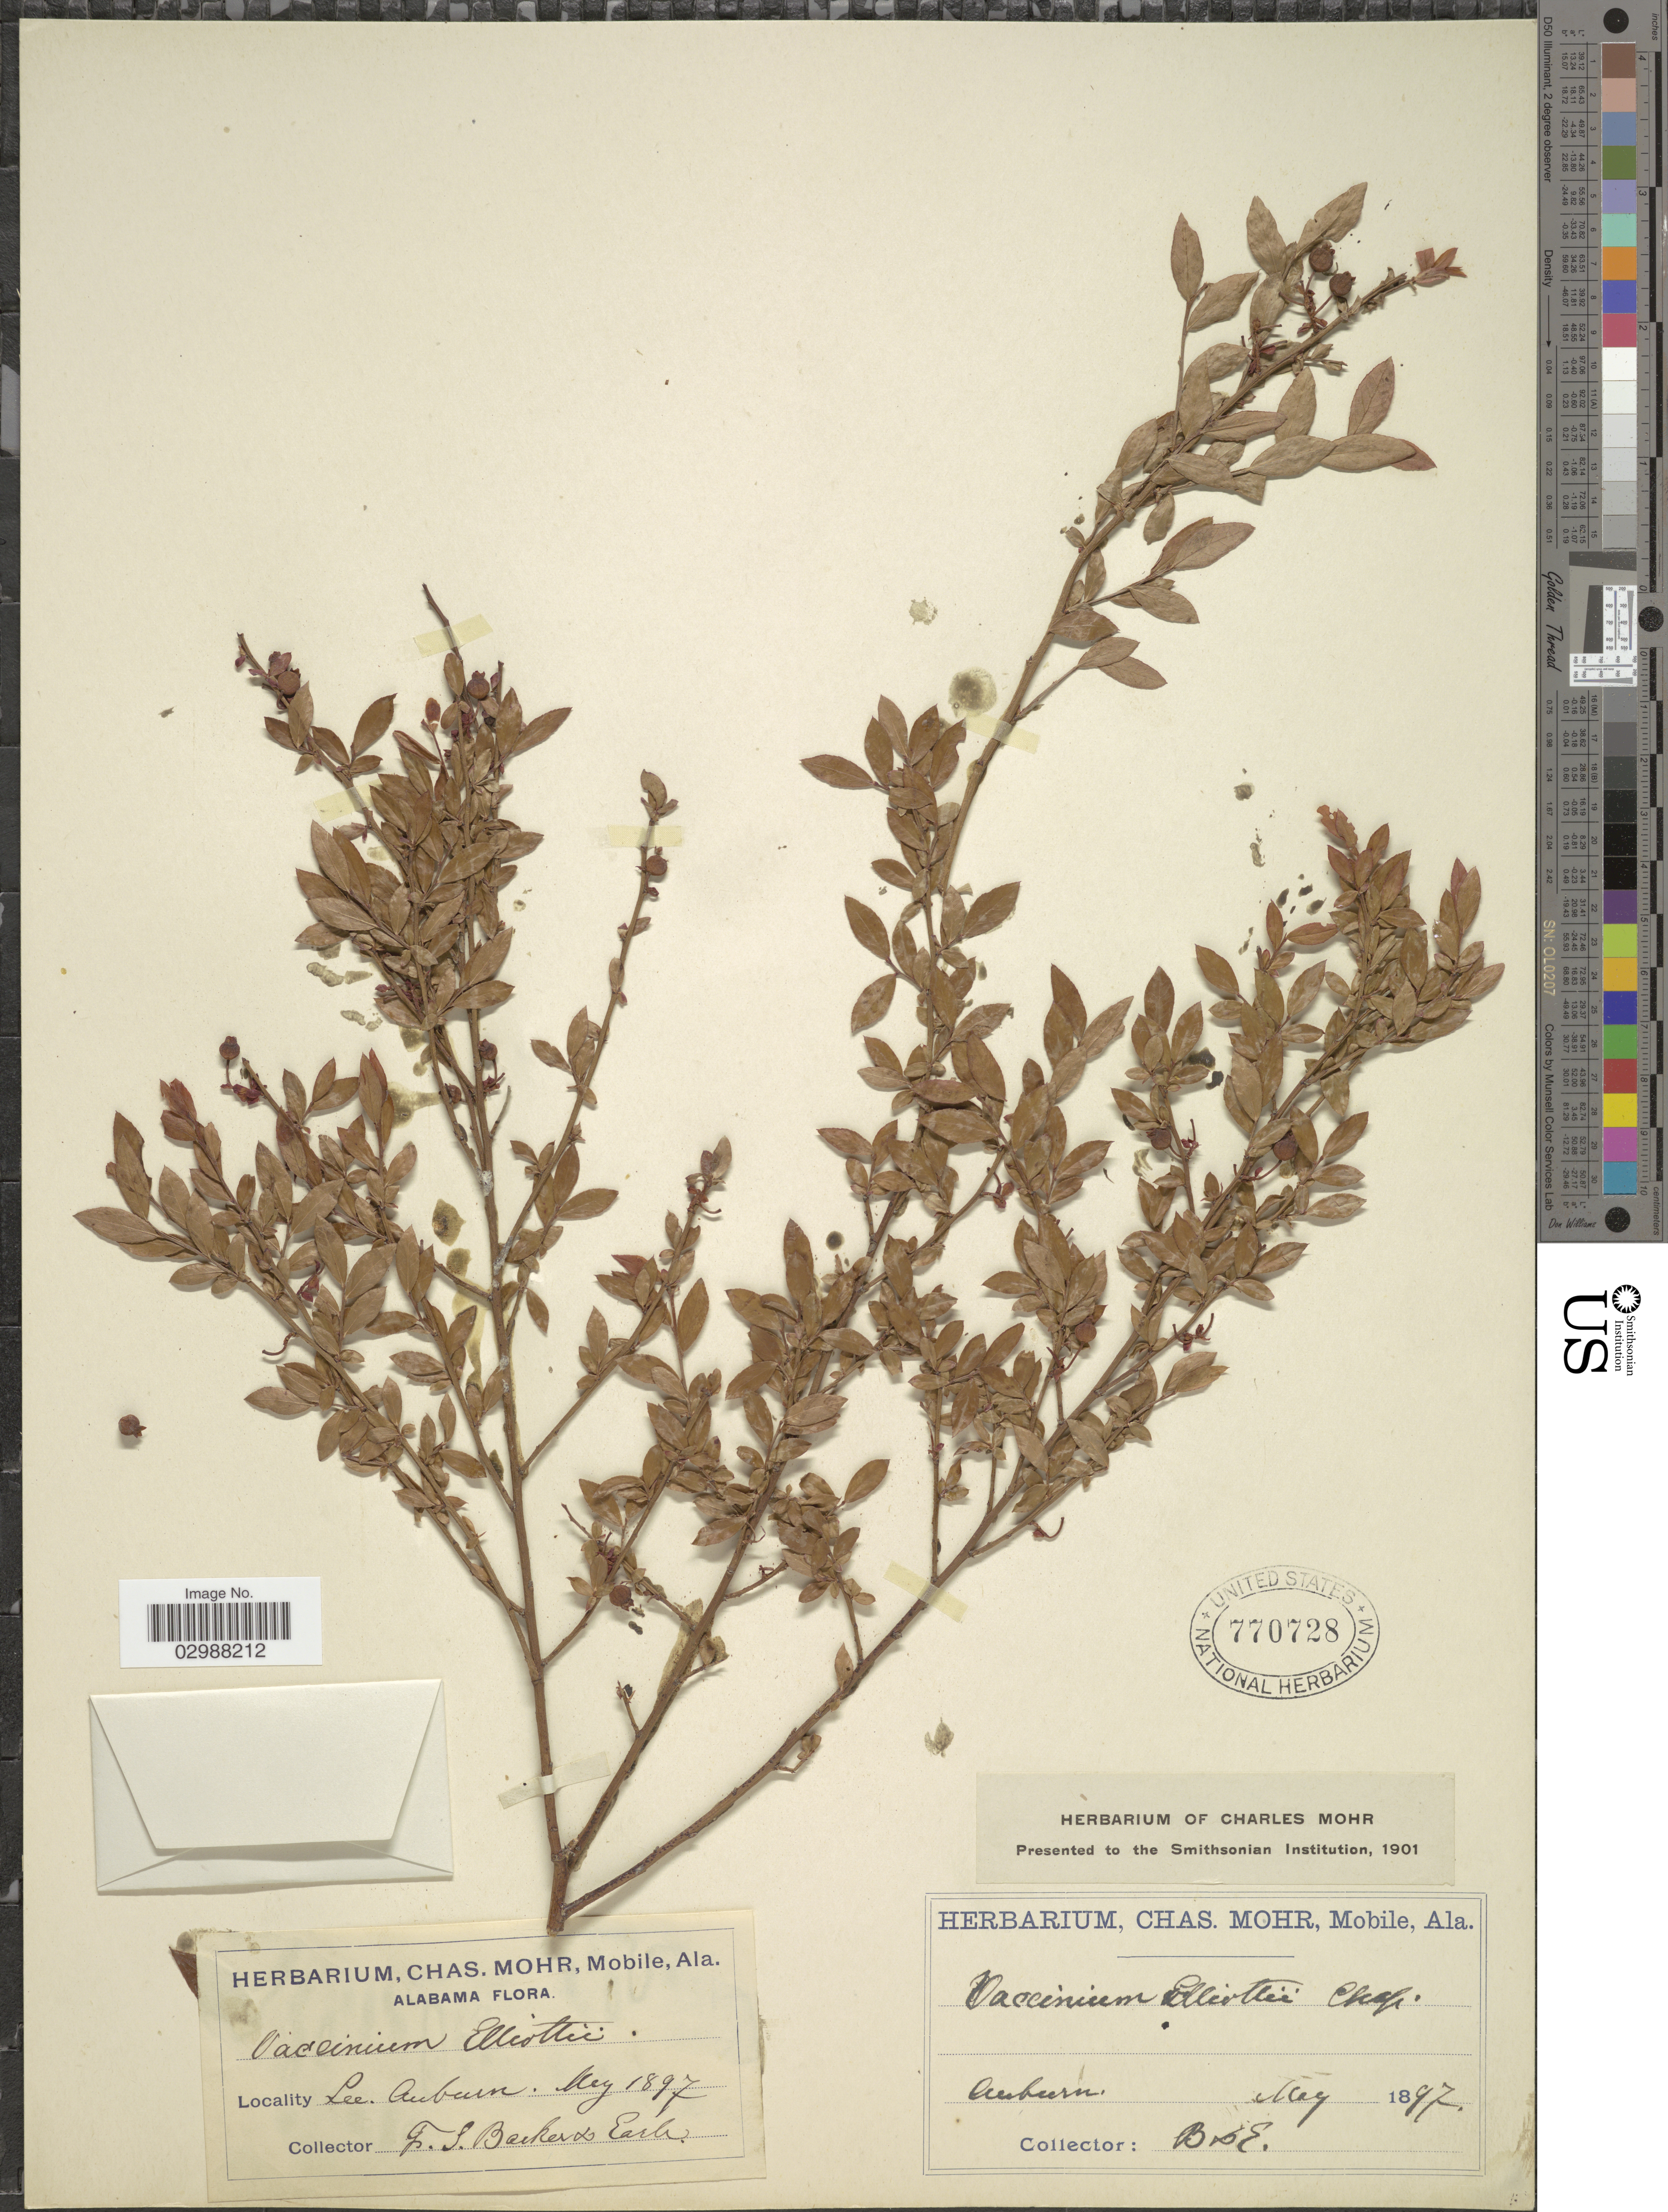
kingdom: Plantae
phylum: Tracheophyta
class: Magnoliopsida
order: Ericales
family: Ericaceae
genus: Vaccinium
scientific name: Vaccinium elliottii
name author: Chapm.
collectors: J. S. Barker & -. Earle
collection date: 1897-05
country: United States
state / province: Alabama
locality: Lee. Auburn.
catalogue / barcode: US 770728